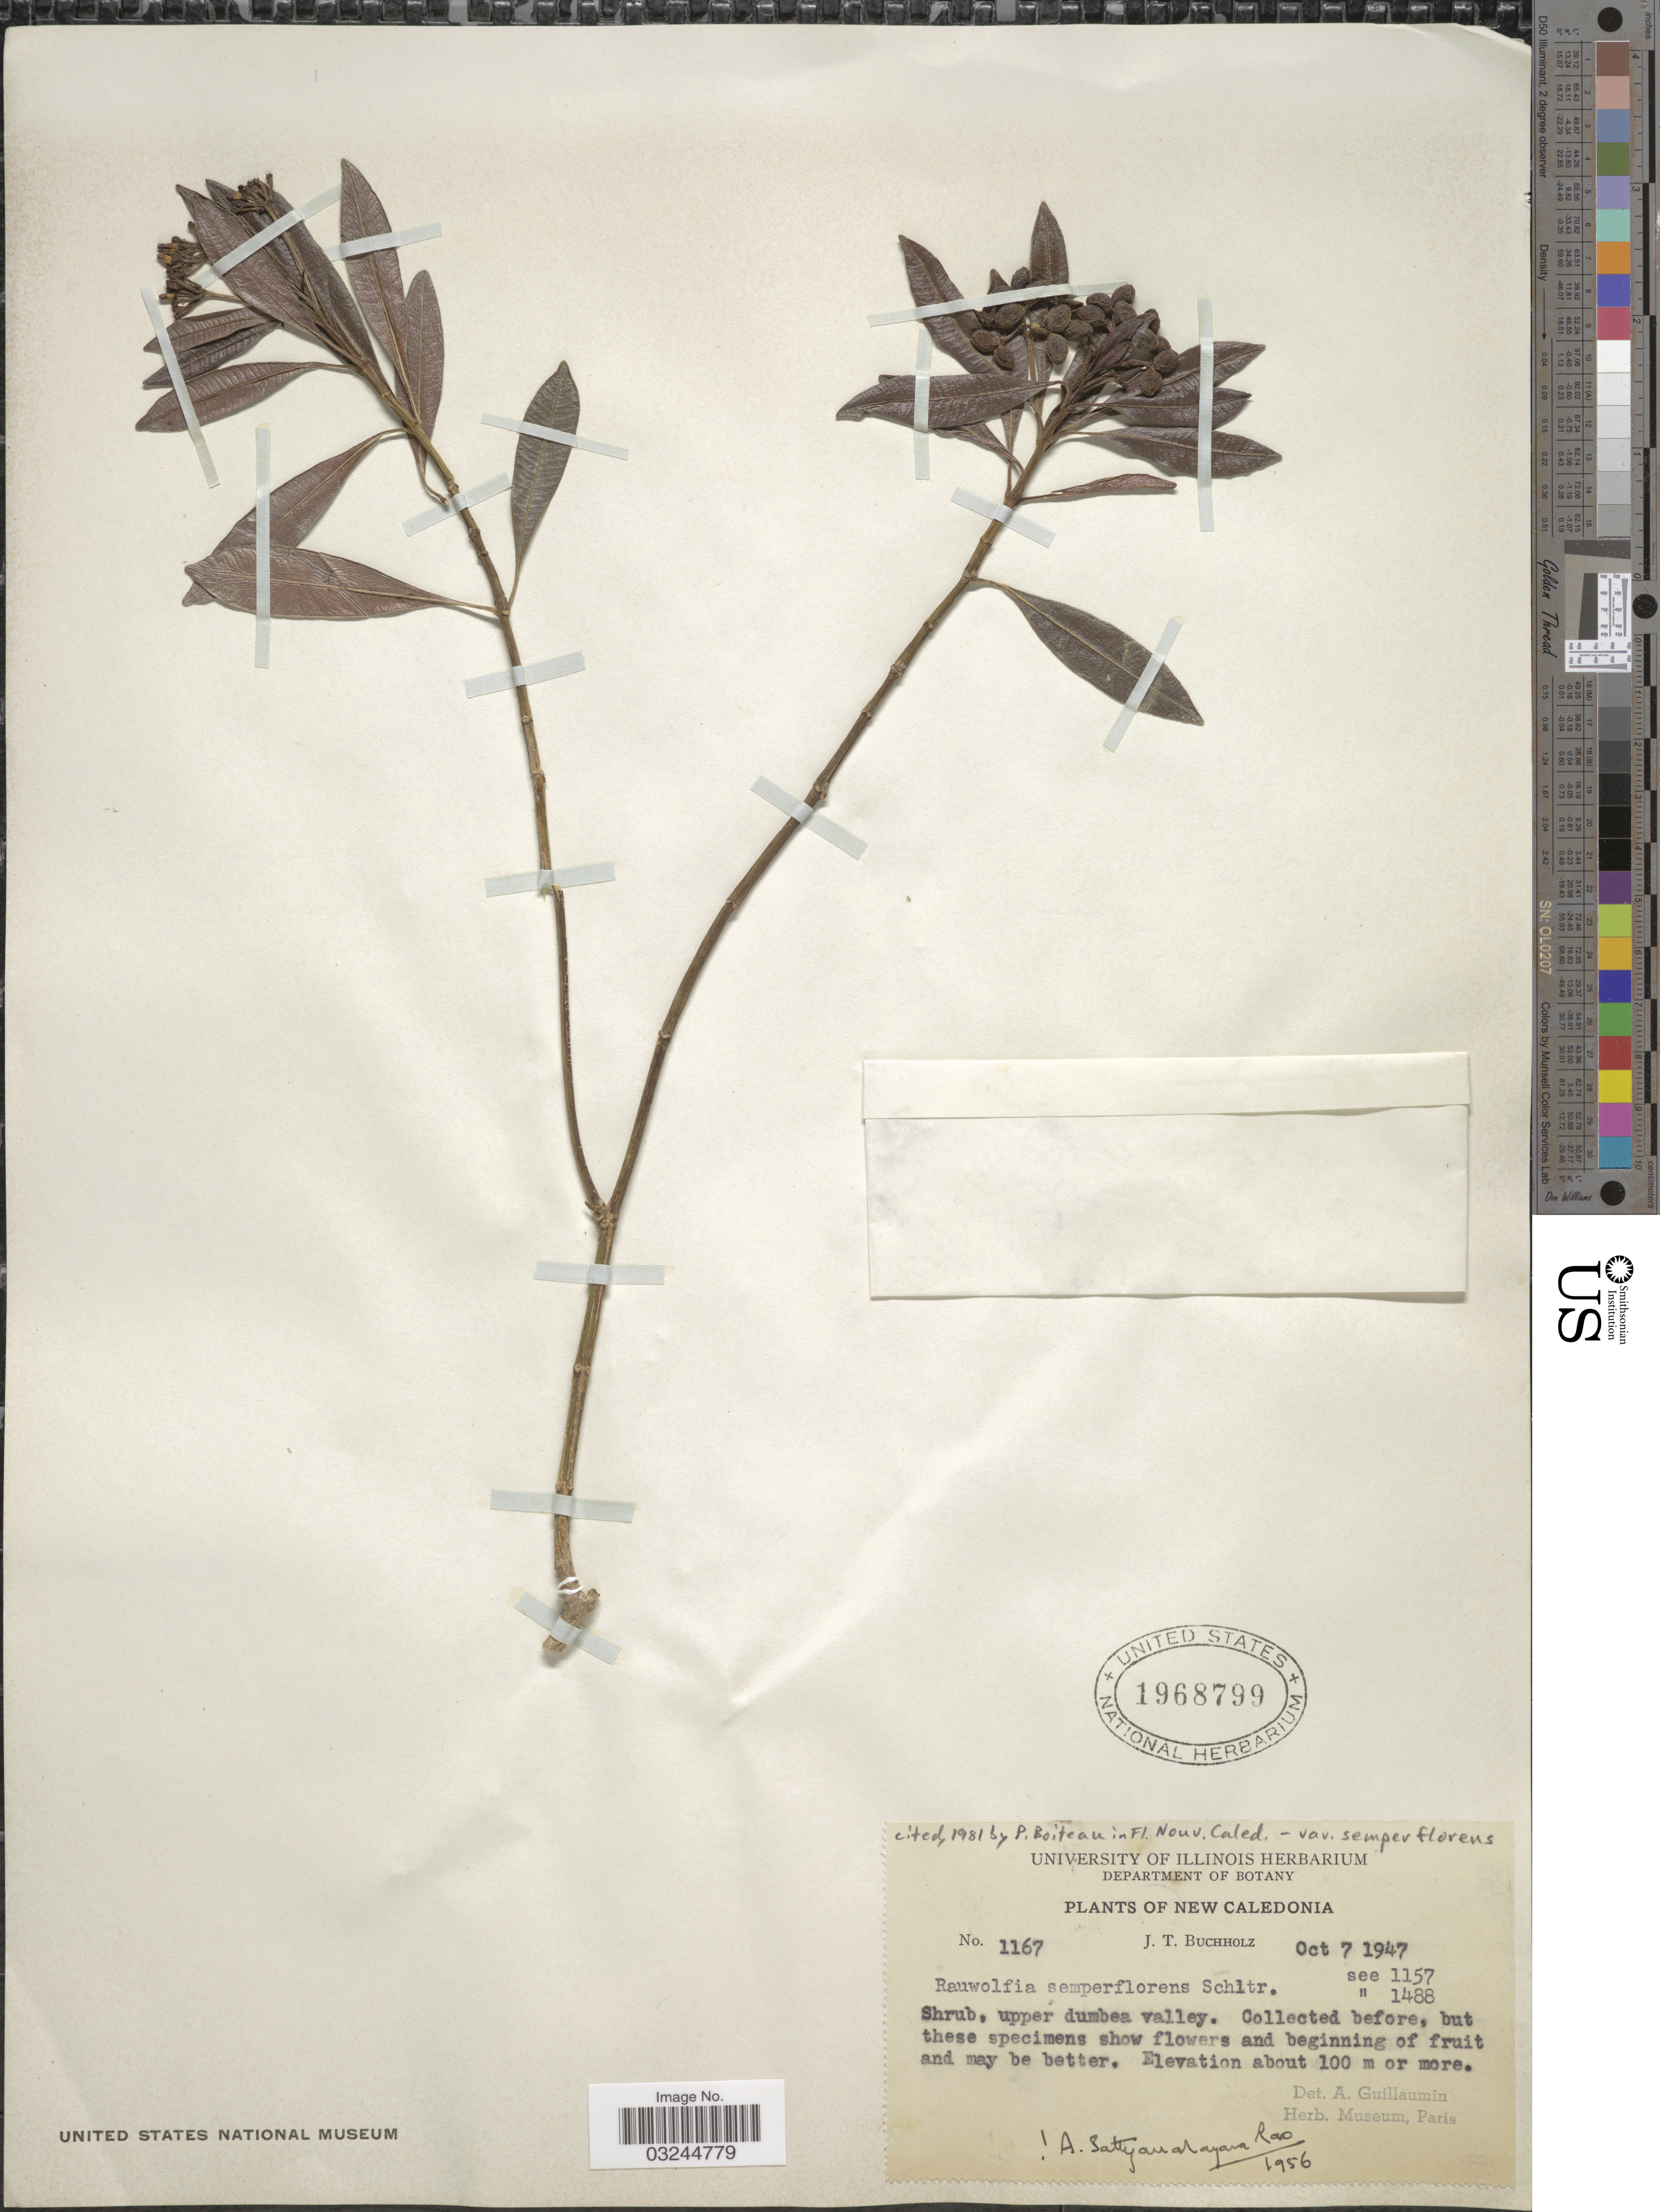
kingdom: Plantae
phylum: Tracheophyta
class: Magnoliopsida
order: Gentianales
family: Apocynaceae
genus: Rauvolfia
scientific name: Rauvolfia semperflorens var. semperflorens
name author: (Müll. Arg.) Schltr.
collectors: J. T. Buchholz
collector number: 1167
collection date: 1947-10-07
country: New Caledonia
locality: Upper dumbea valley.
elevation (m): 100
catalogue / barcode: US 1968799